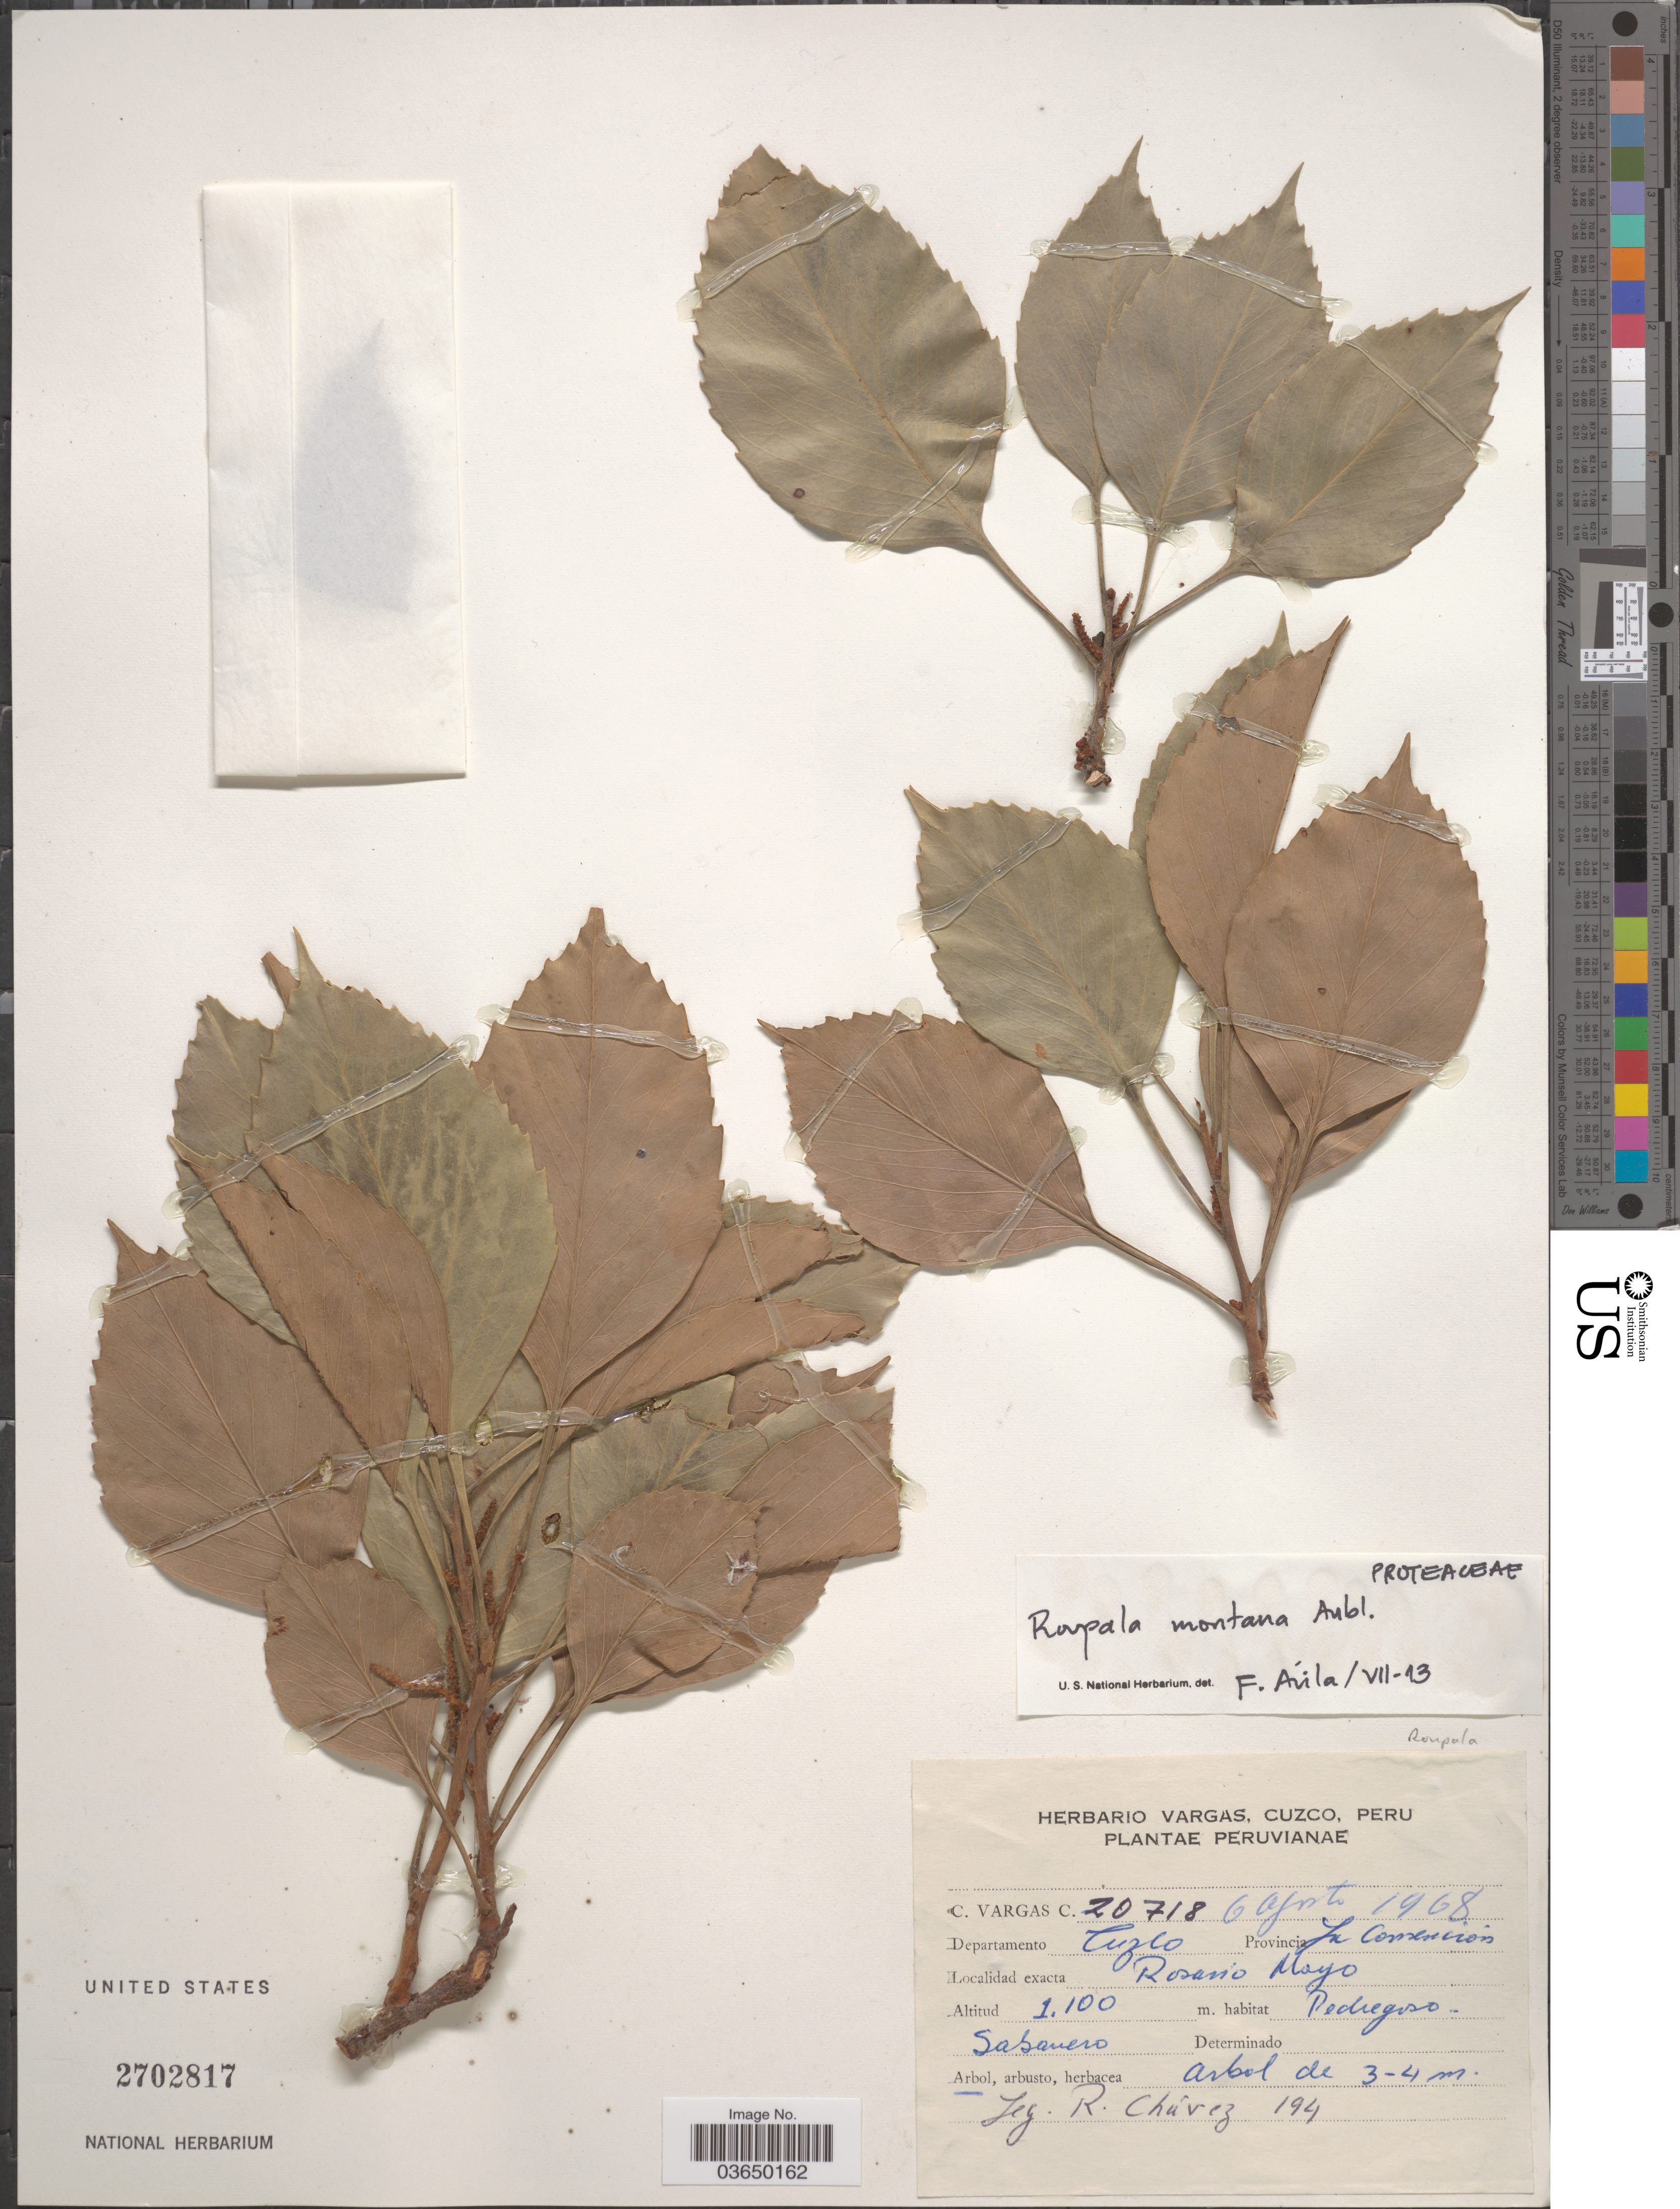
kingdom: Plantae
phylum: Tracheophyta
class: Magnoliopsida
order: Proteales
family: Proteaceae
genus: Roupala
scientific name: Roupala montana var. montana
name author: Aubl.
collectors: R. Chávez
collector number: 194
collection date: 1968-08-06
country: Peru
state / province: Cusco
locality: Departamento Cuzco. Provincia La Convencion. Rosario Mayo.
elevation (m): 1100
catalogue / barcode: US 2702817